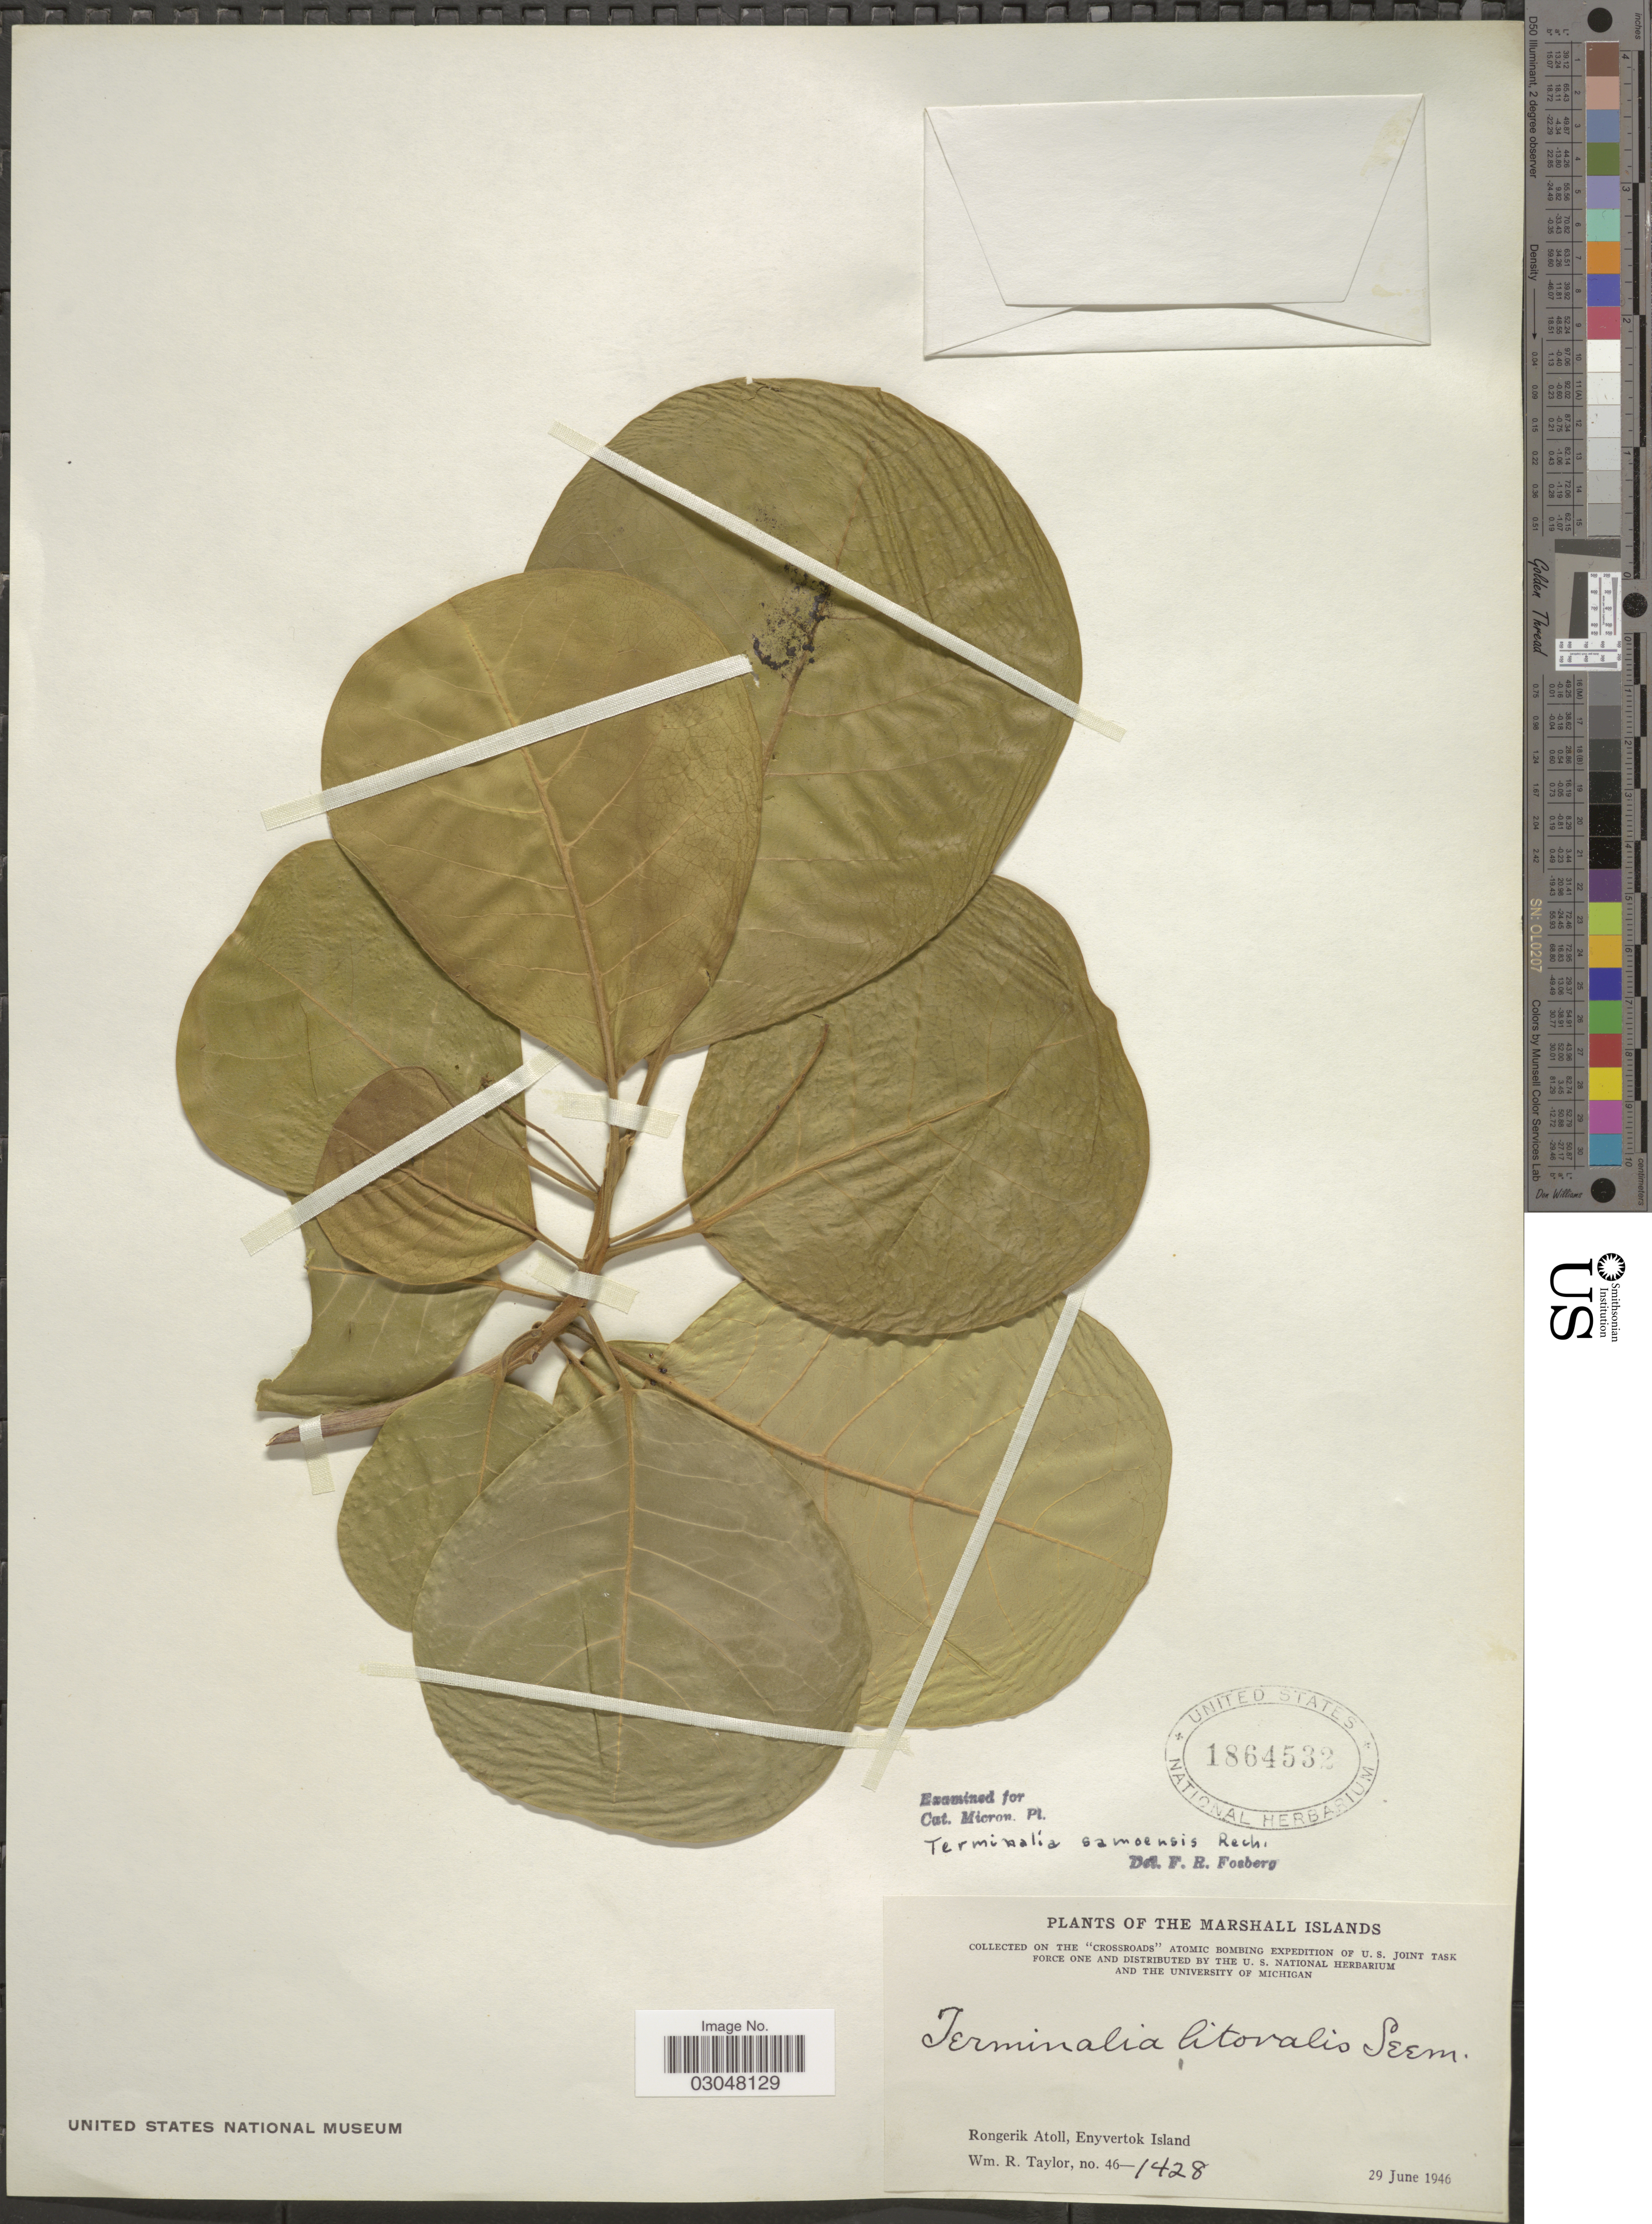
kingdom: Plantae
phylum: Tracheophyta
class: Magnoliopsida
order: Myrtales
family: Combretaceae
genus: Terminalia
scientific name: Terminalia samoensis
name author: Rech.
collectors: W. R. Taylor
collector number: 46-1428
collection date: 1946-06-29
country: Marshall Islands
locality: Rongerik Atoll, Enyvertok Island.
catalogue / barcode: US 1864532